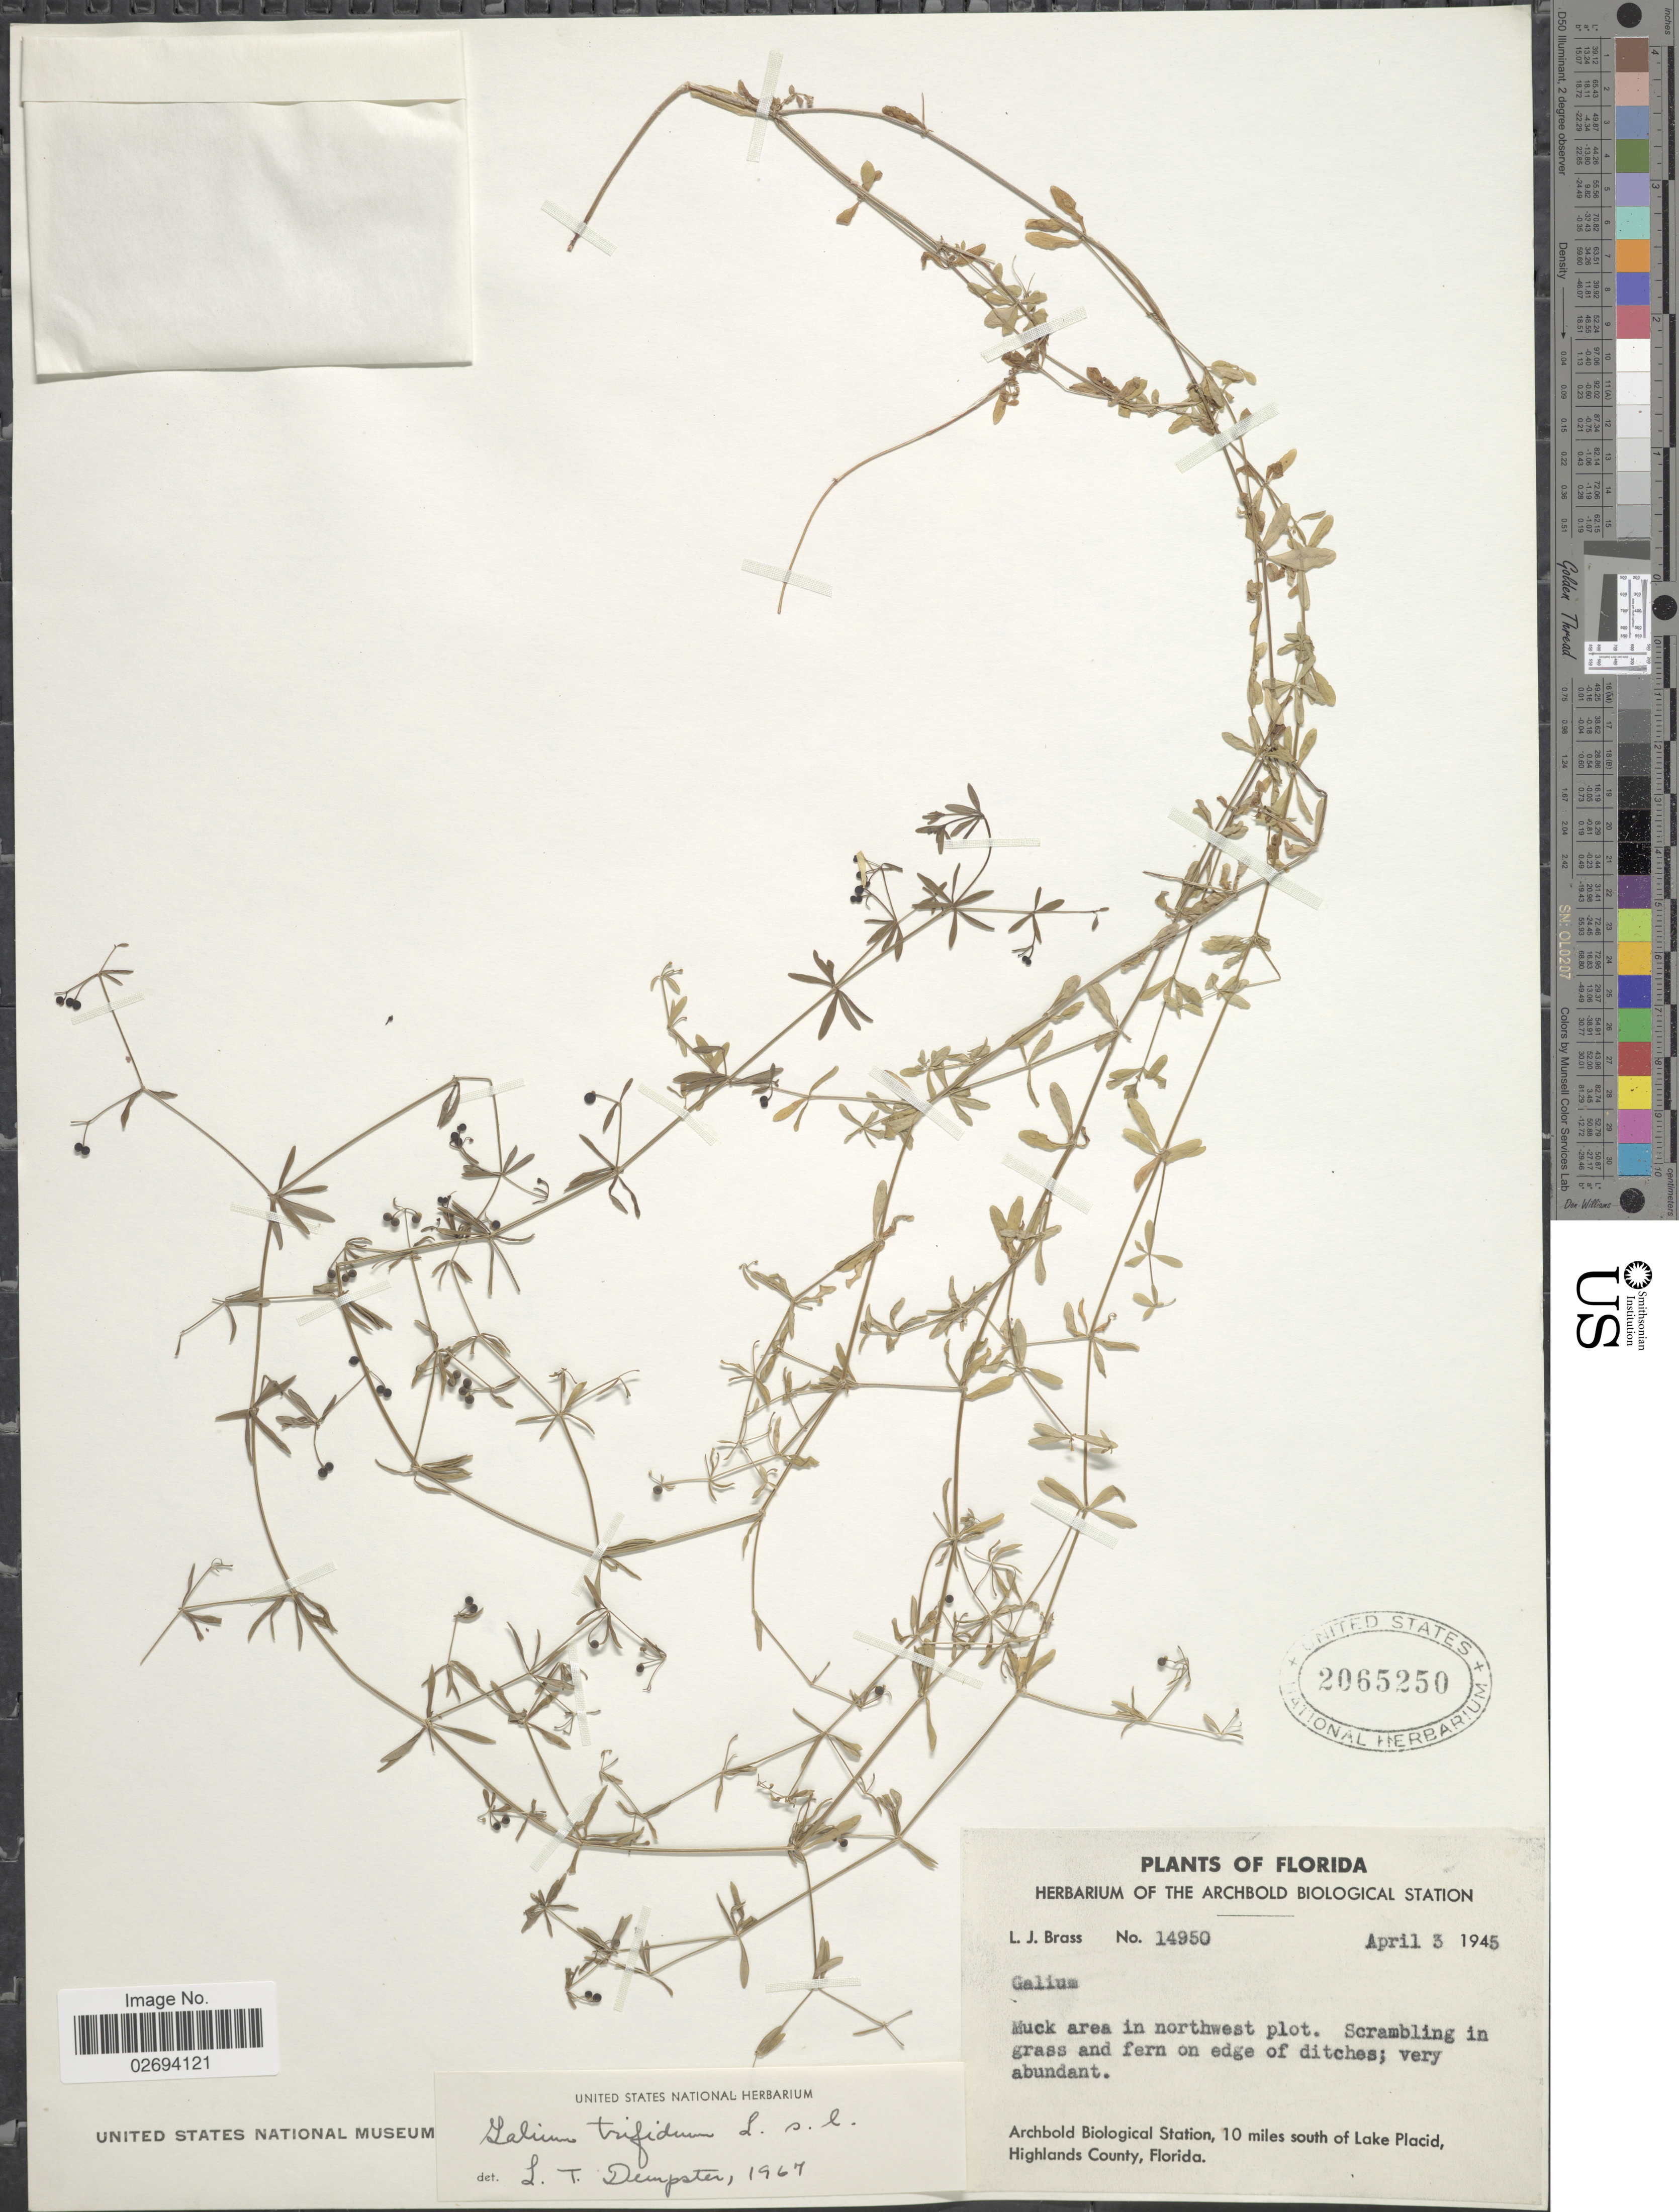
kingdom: Plantae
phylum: Tracheophyta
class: Magnoliopsida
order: Gentianales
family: Rubiaceae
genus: Galium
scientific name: Galium trifidum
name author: L.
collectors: L. J. Brass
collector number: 14950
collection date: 1945-04-03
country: United States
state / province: Florida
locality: Muck area in northwest plot, Archbold Biological Station, 10 miles south of Lake Placid, Highlands County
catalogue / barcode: US 2065250